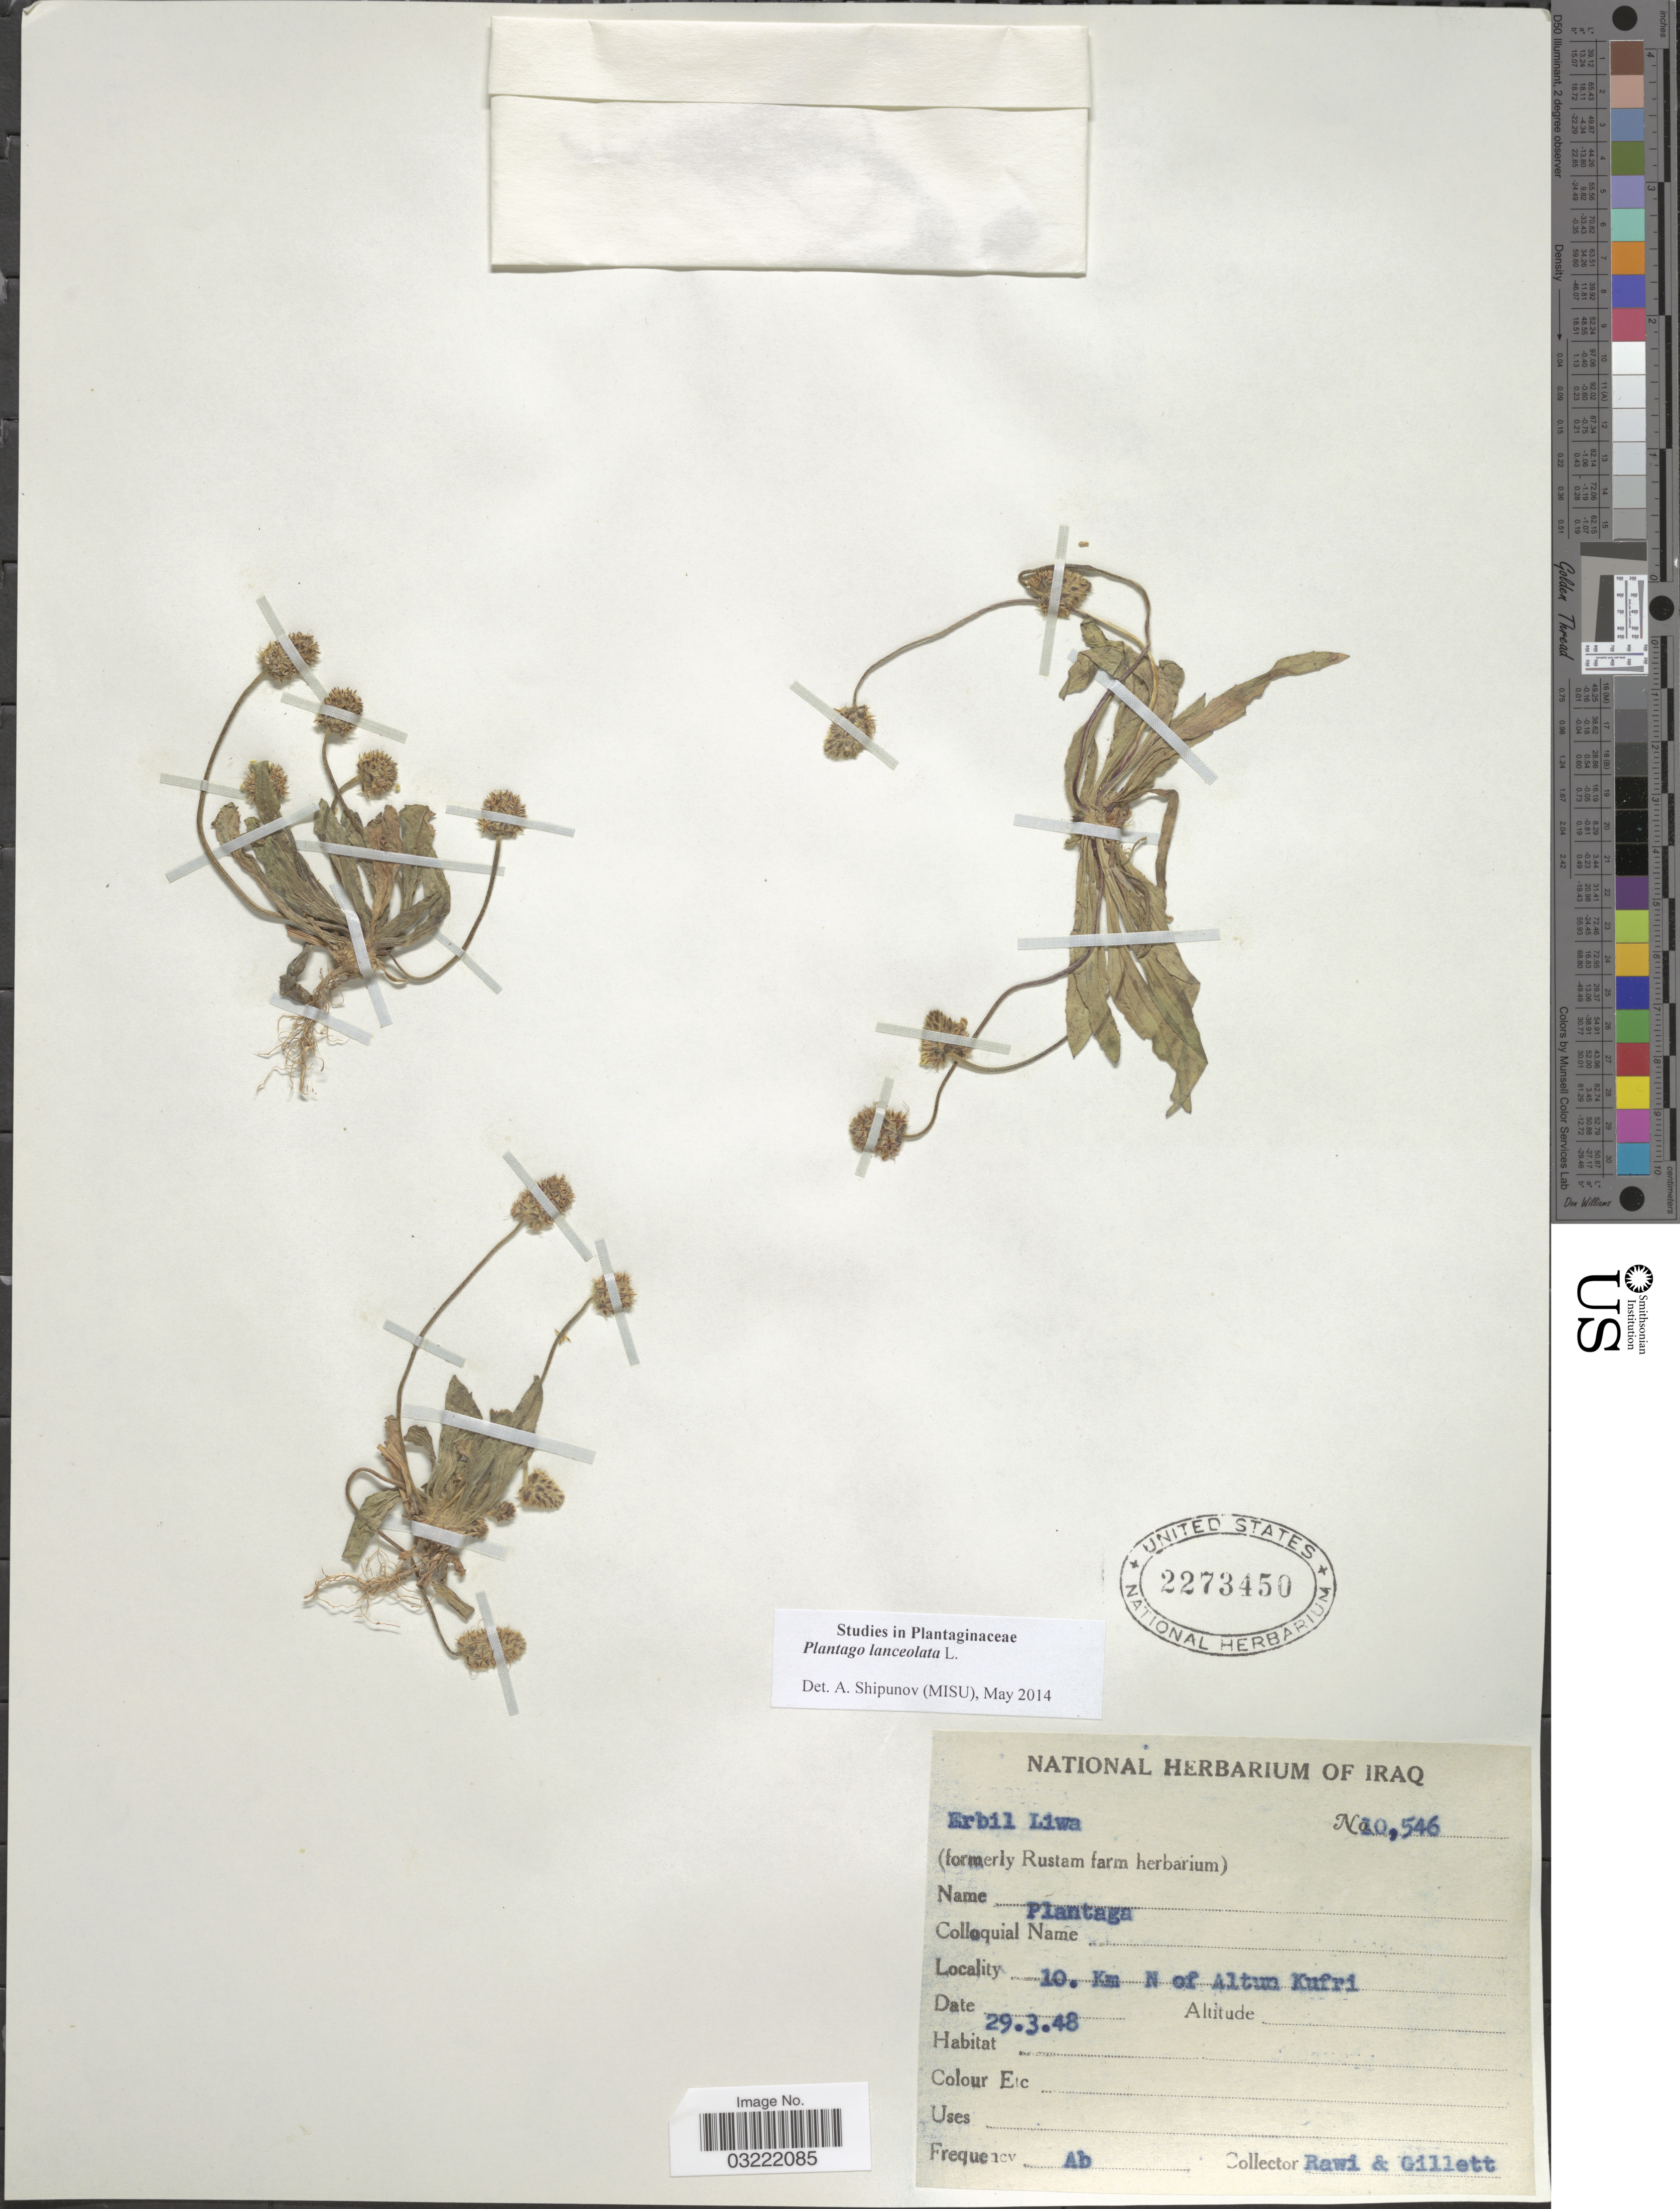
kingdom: Plantae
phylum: Tracheophyta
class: Magnoliopsida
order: Lamiales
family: Plantaginaceae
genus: Plantago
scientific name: Plantago lanceolata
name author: L.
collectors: -. Rawi & Gillett, --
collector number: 10546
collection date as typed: Transcribed d/m/y: 29/3/48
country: Iraq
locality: Erbil Liwa. 10. Km N of Altun Kufri.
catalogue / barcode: US 2273450